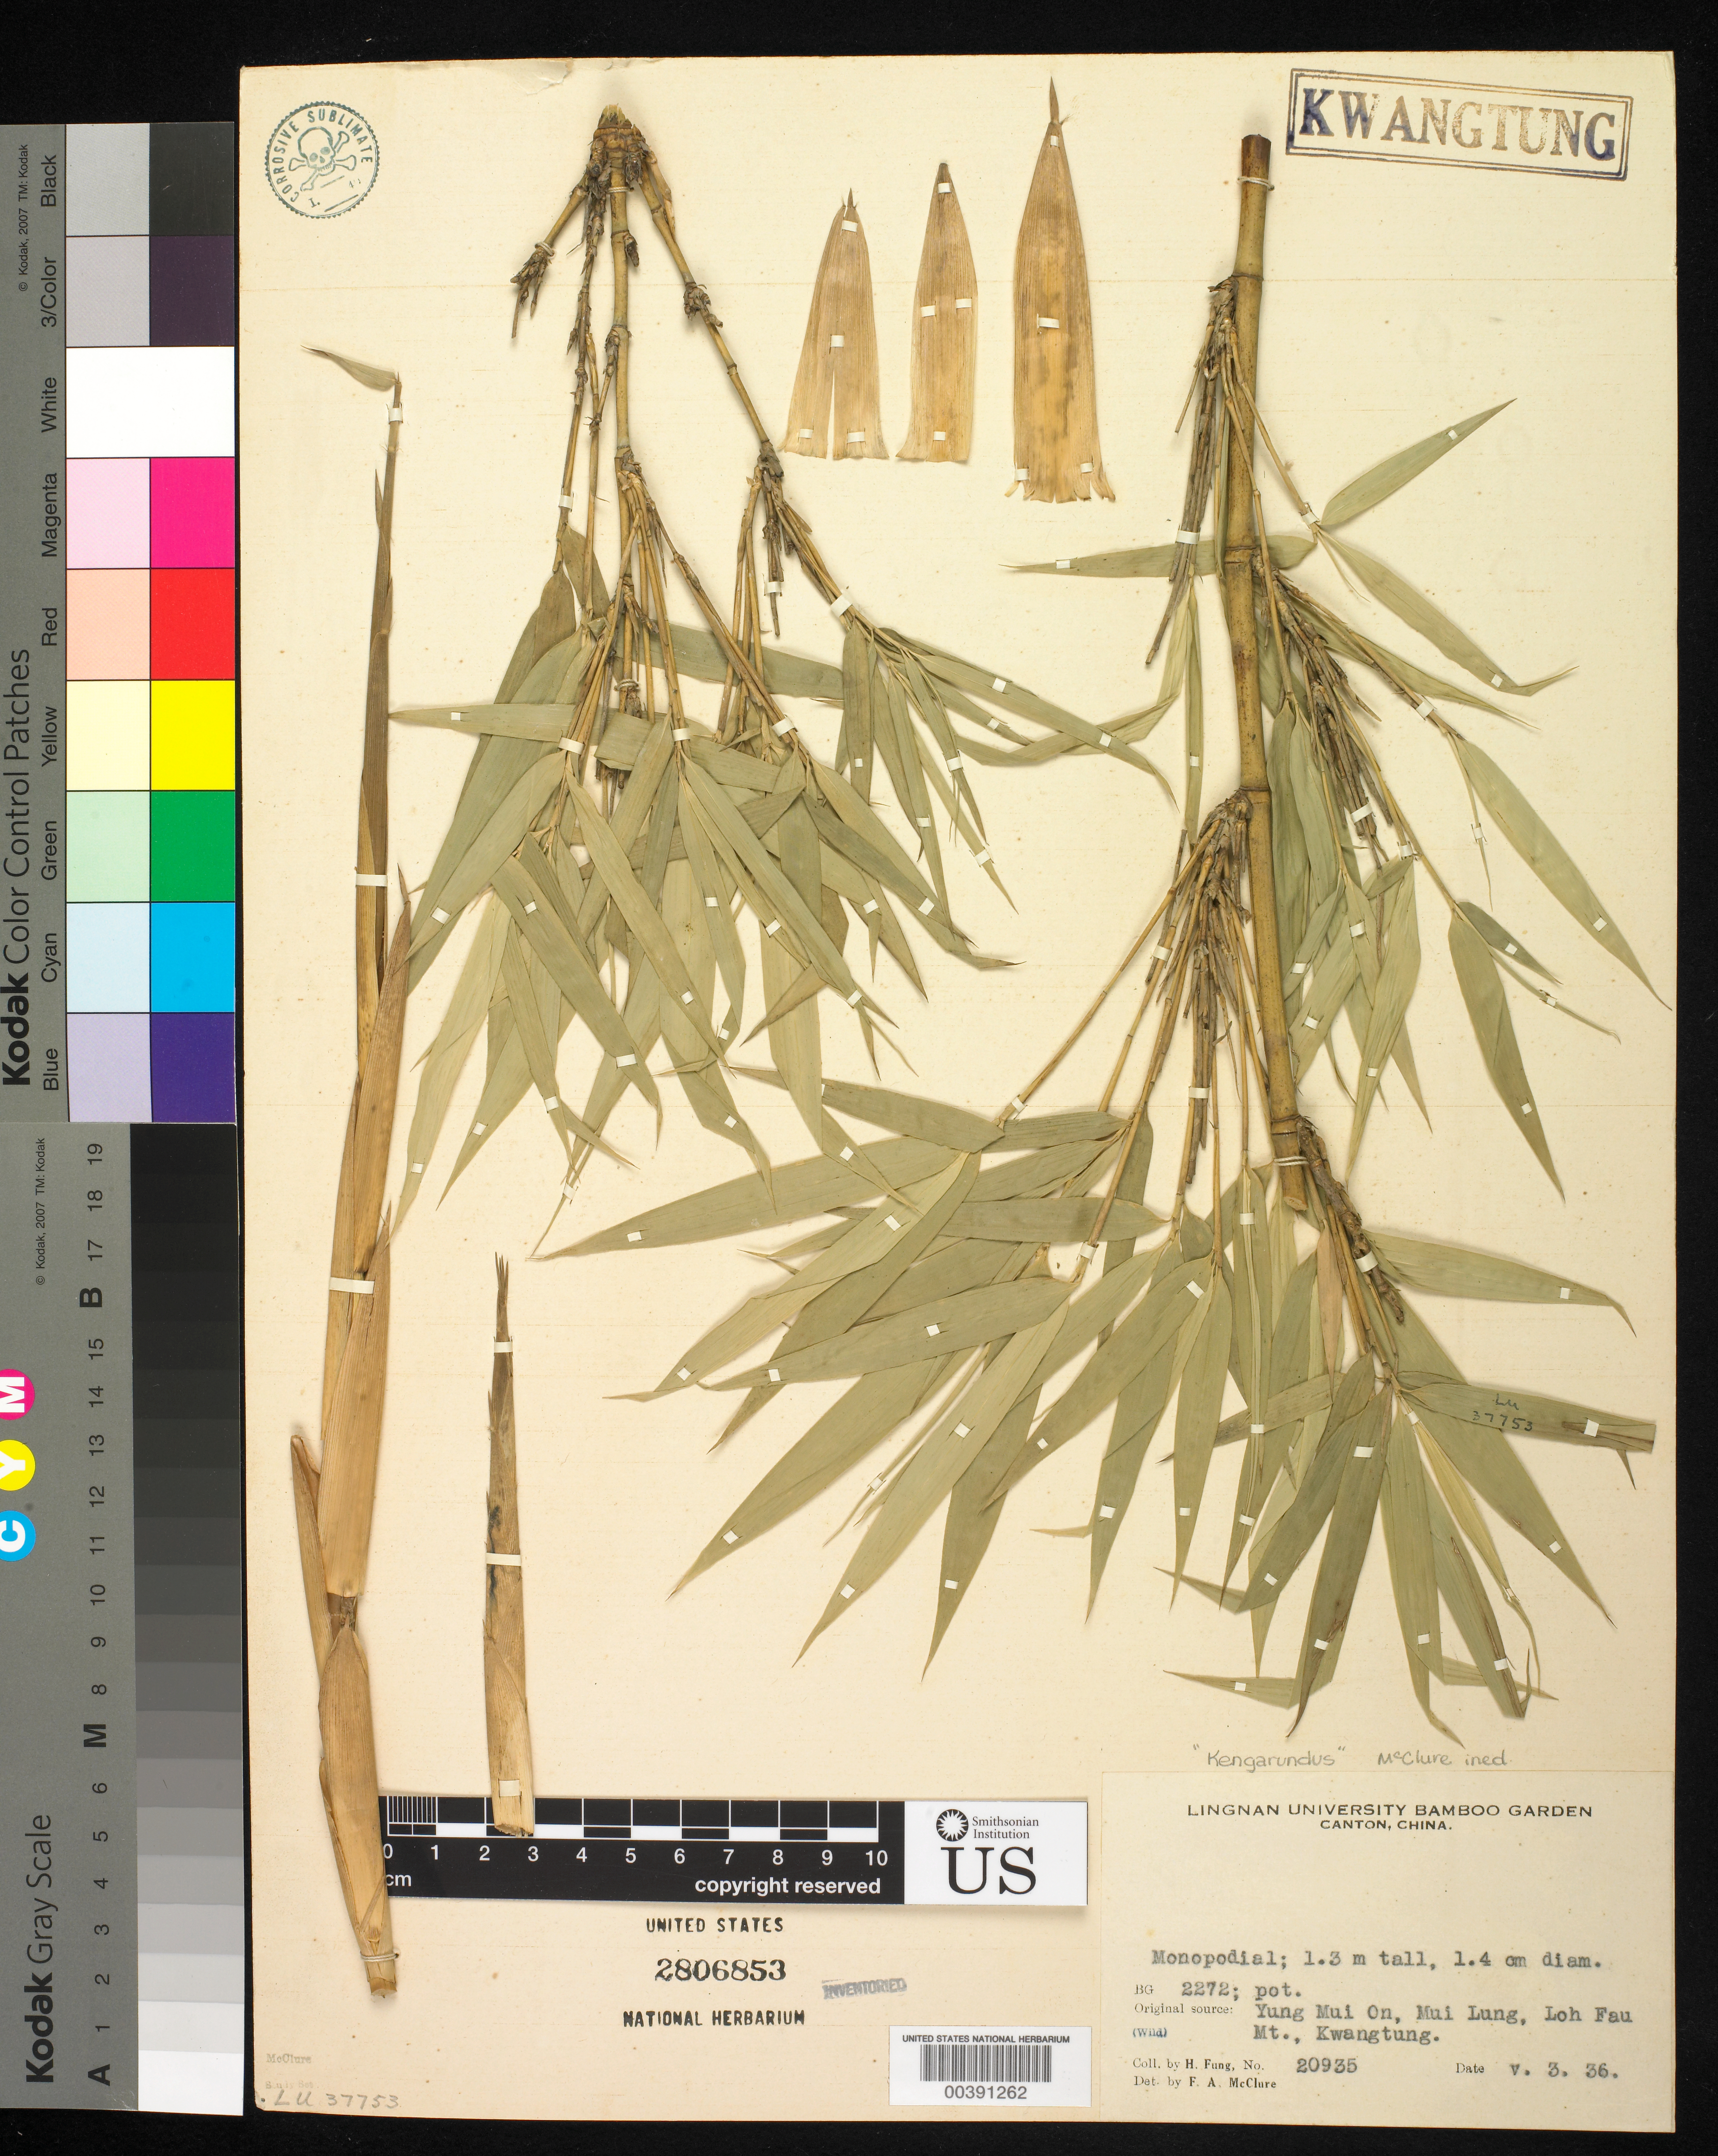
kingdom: Plantae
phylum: Tracheophyta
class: Liliopsida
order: Poales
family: Poaceae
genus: Arundinaria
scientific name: Arundinaria sp.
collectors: H. L. Fung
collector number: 20935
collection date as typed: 03 May 1936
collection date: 1936-05-03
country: China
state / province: Guangdong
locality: Loh fau mt., mui lung, yung mui on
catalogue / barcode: US 2806853